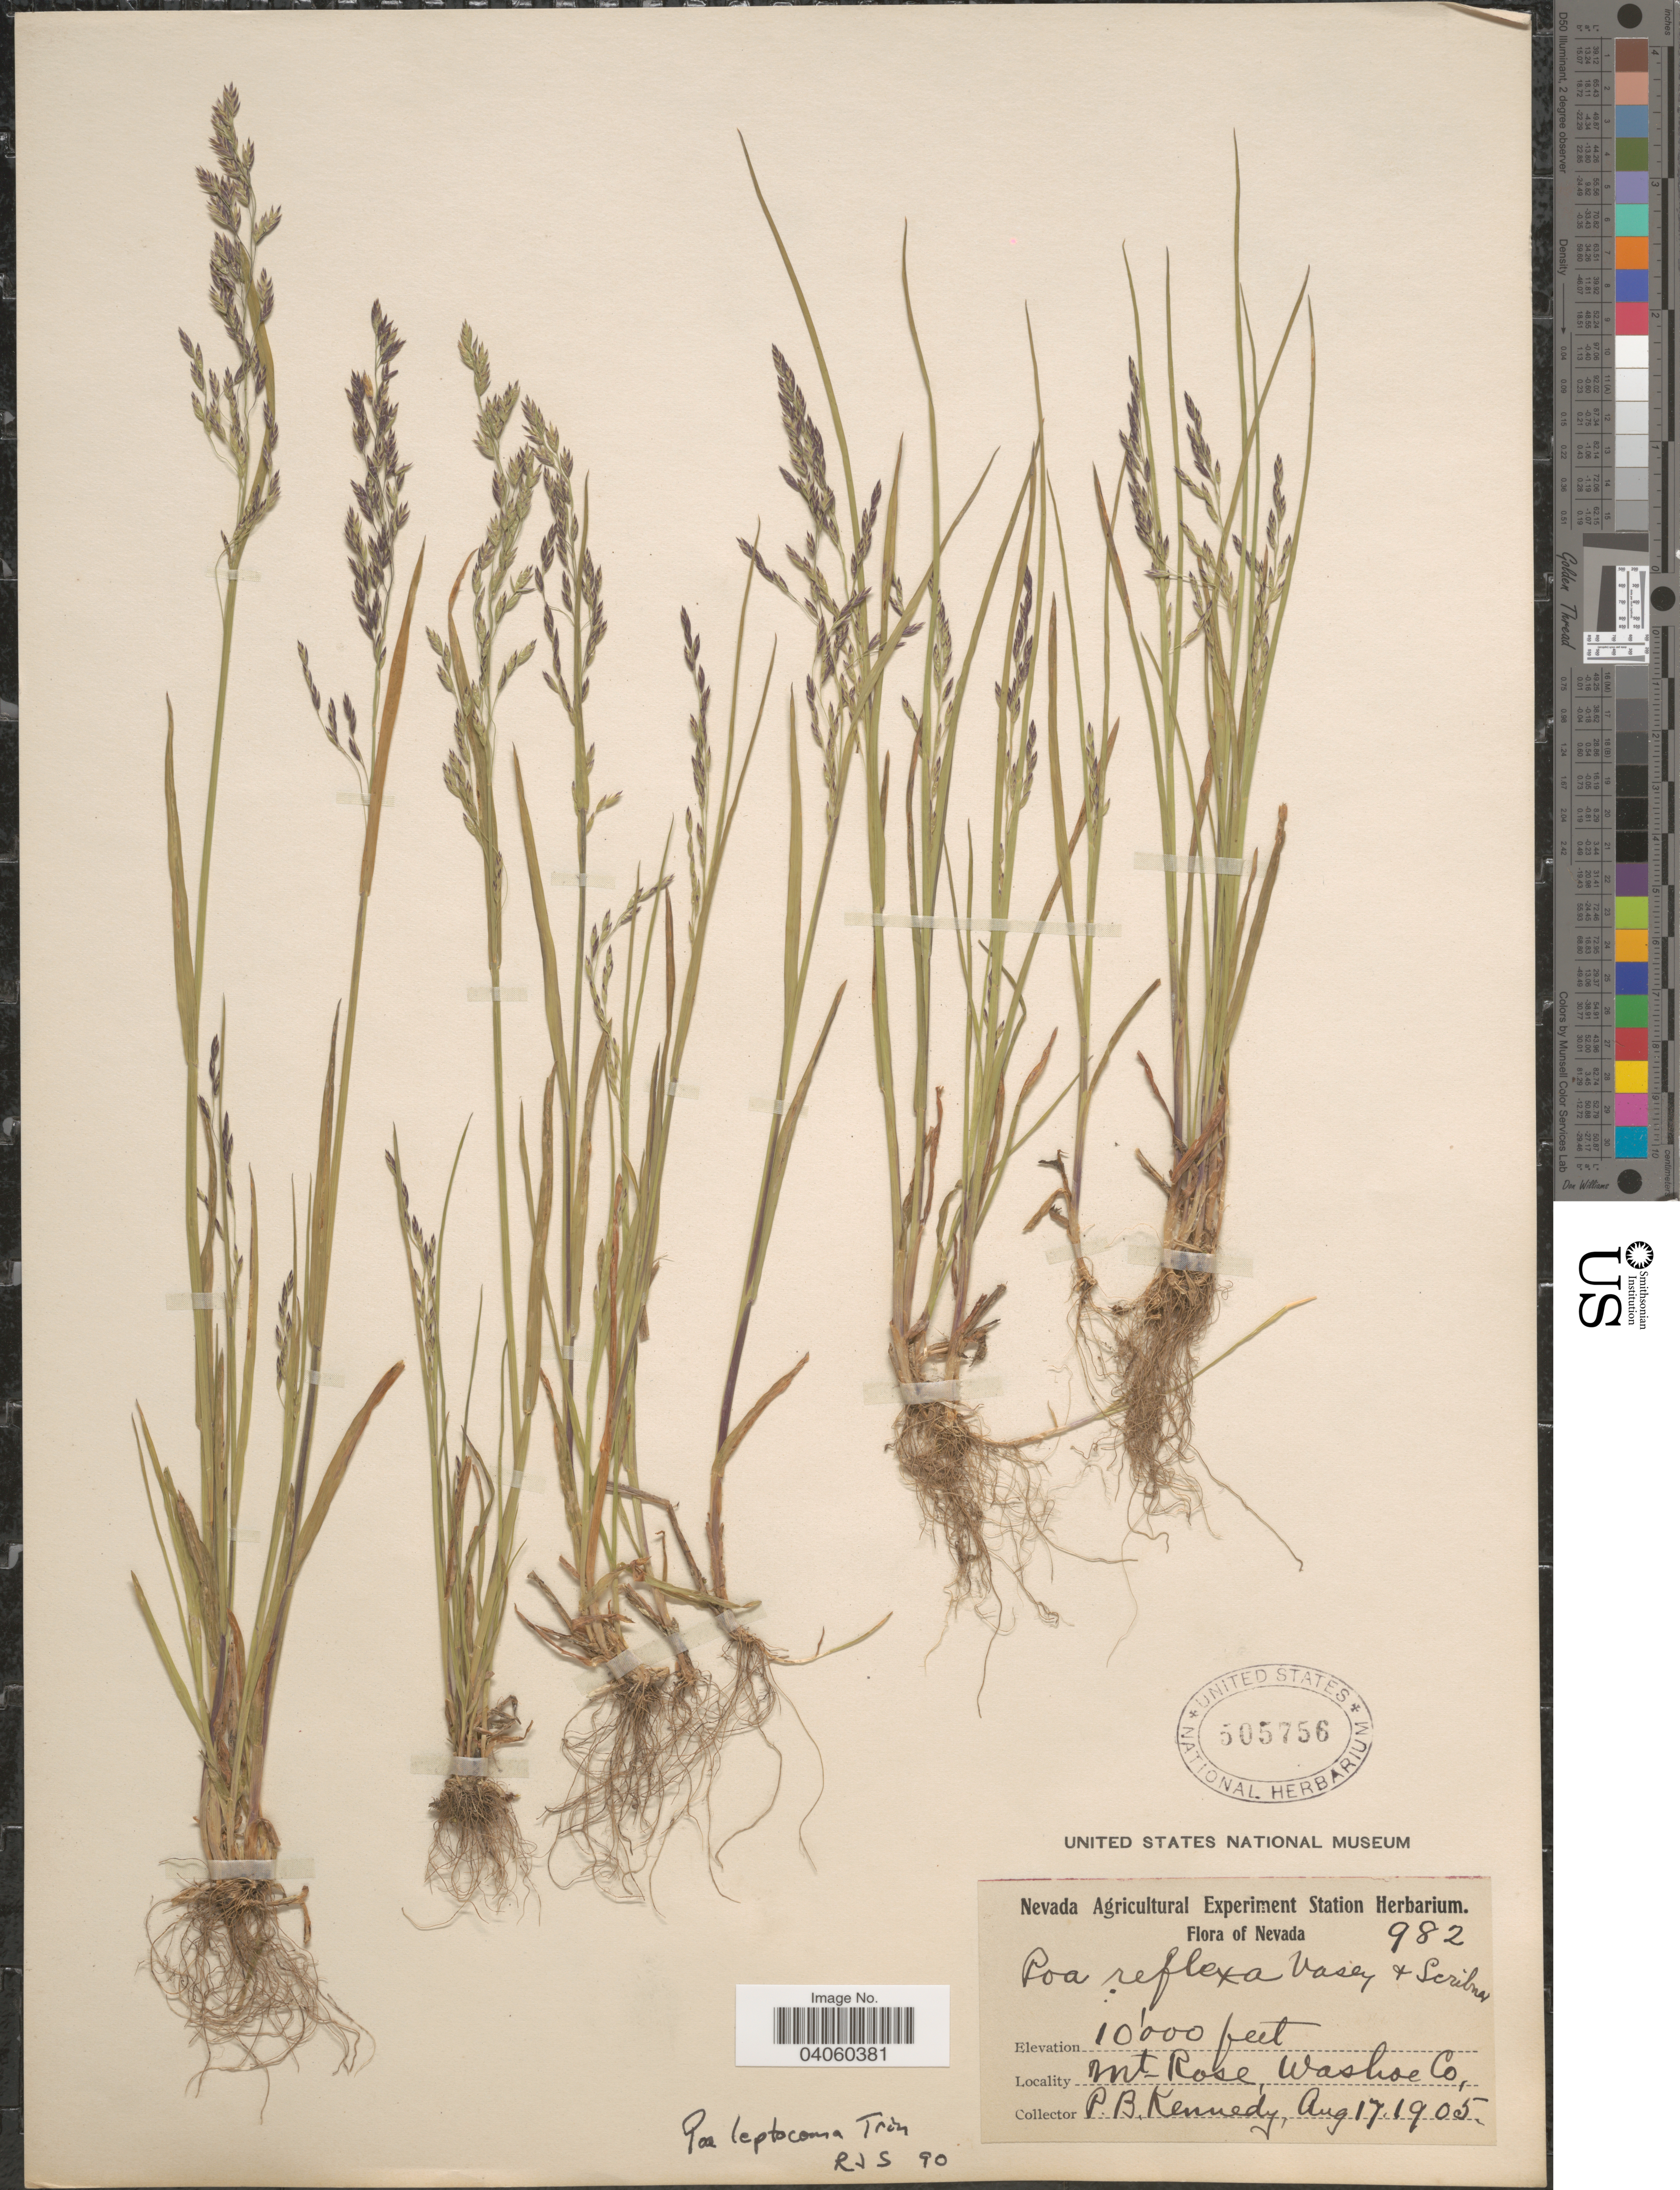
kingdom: Plantae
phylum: Tracheophyta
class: Liliopsida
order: Poales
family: Poaceae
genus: Poa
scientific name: Poa leptocoma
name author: Trin.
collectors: P. B. Kennedy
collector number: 982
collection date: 1905-08-17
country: United States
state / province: Nevada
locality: Mt. Rose, Washoe Co.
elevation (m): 3048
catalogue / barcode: US 505756